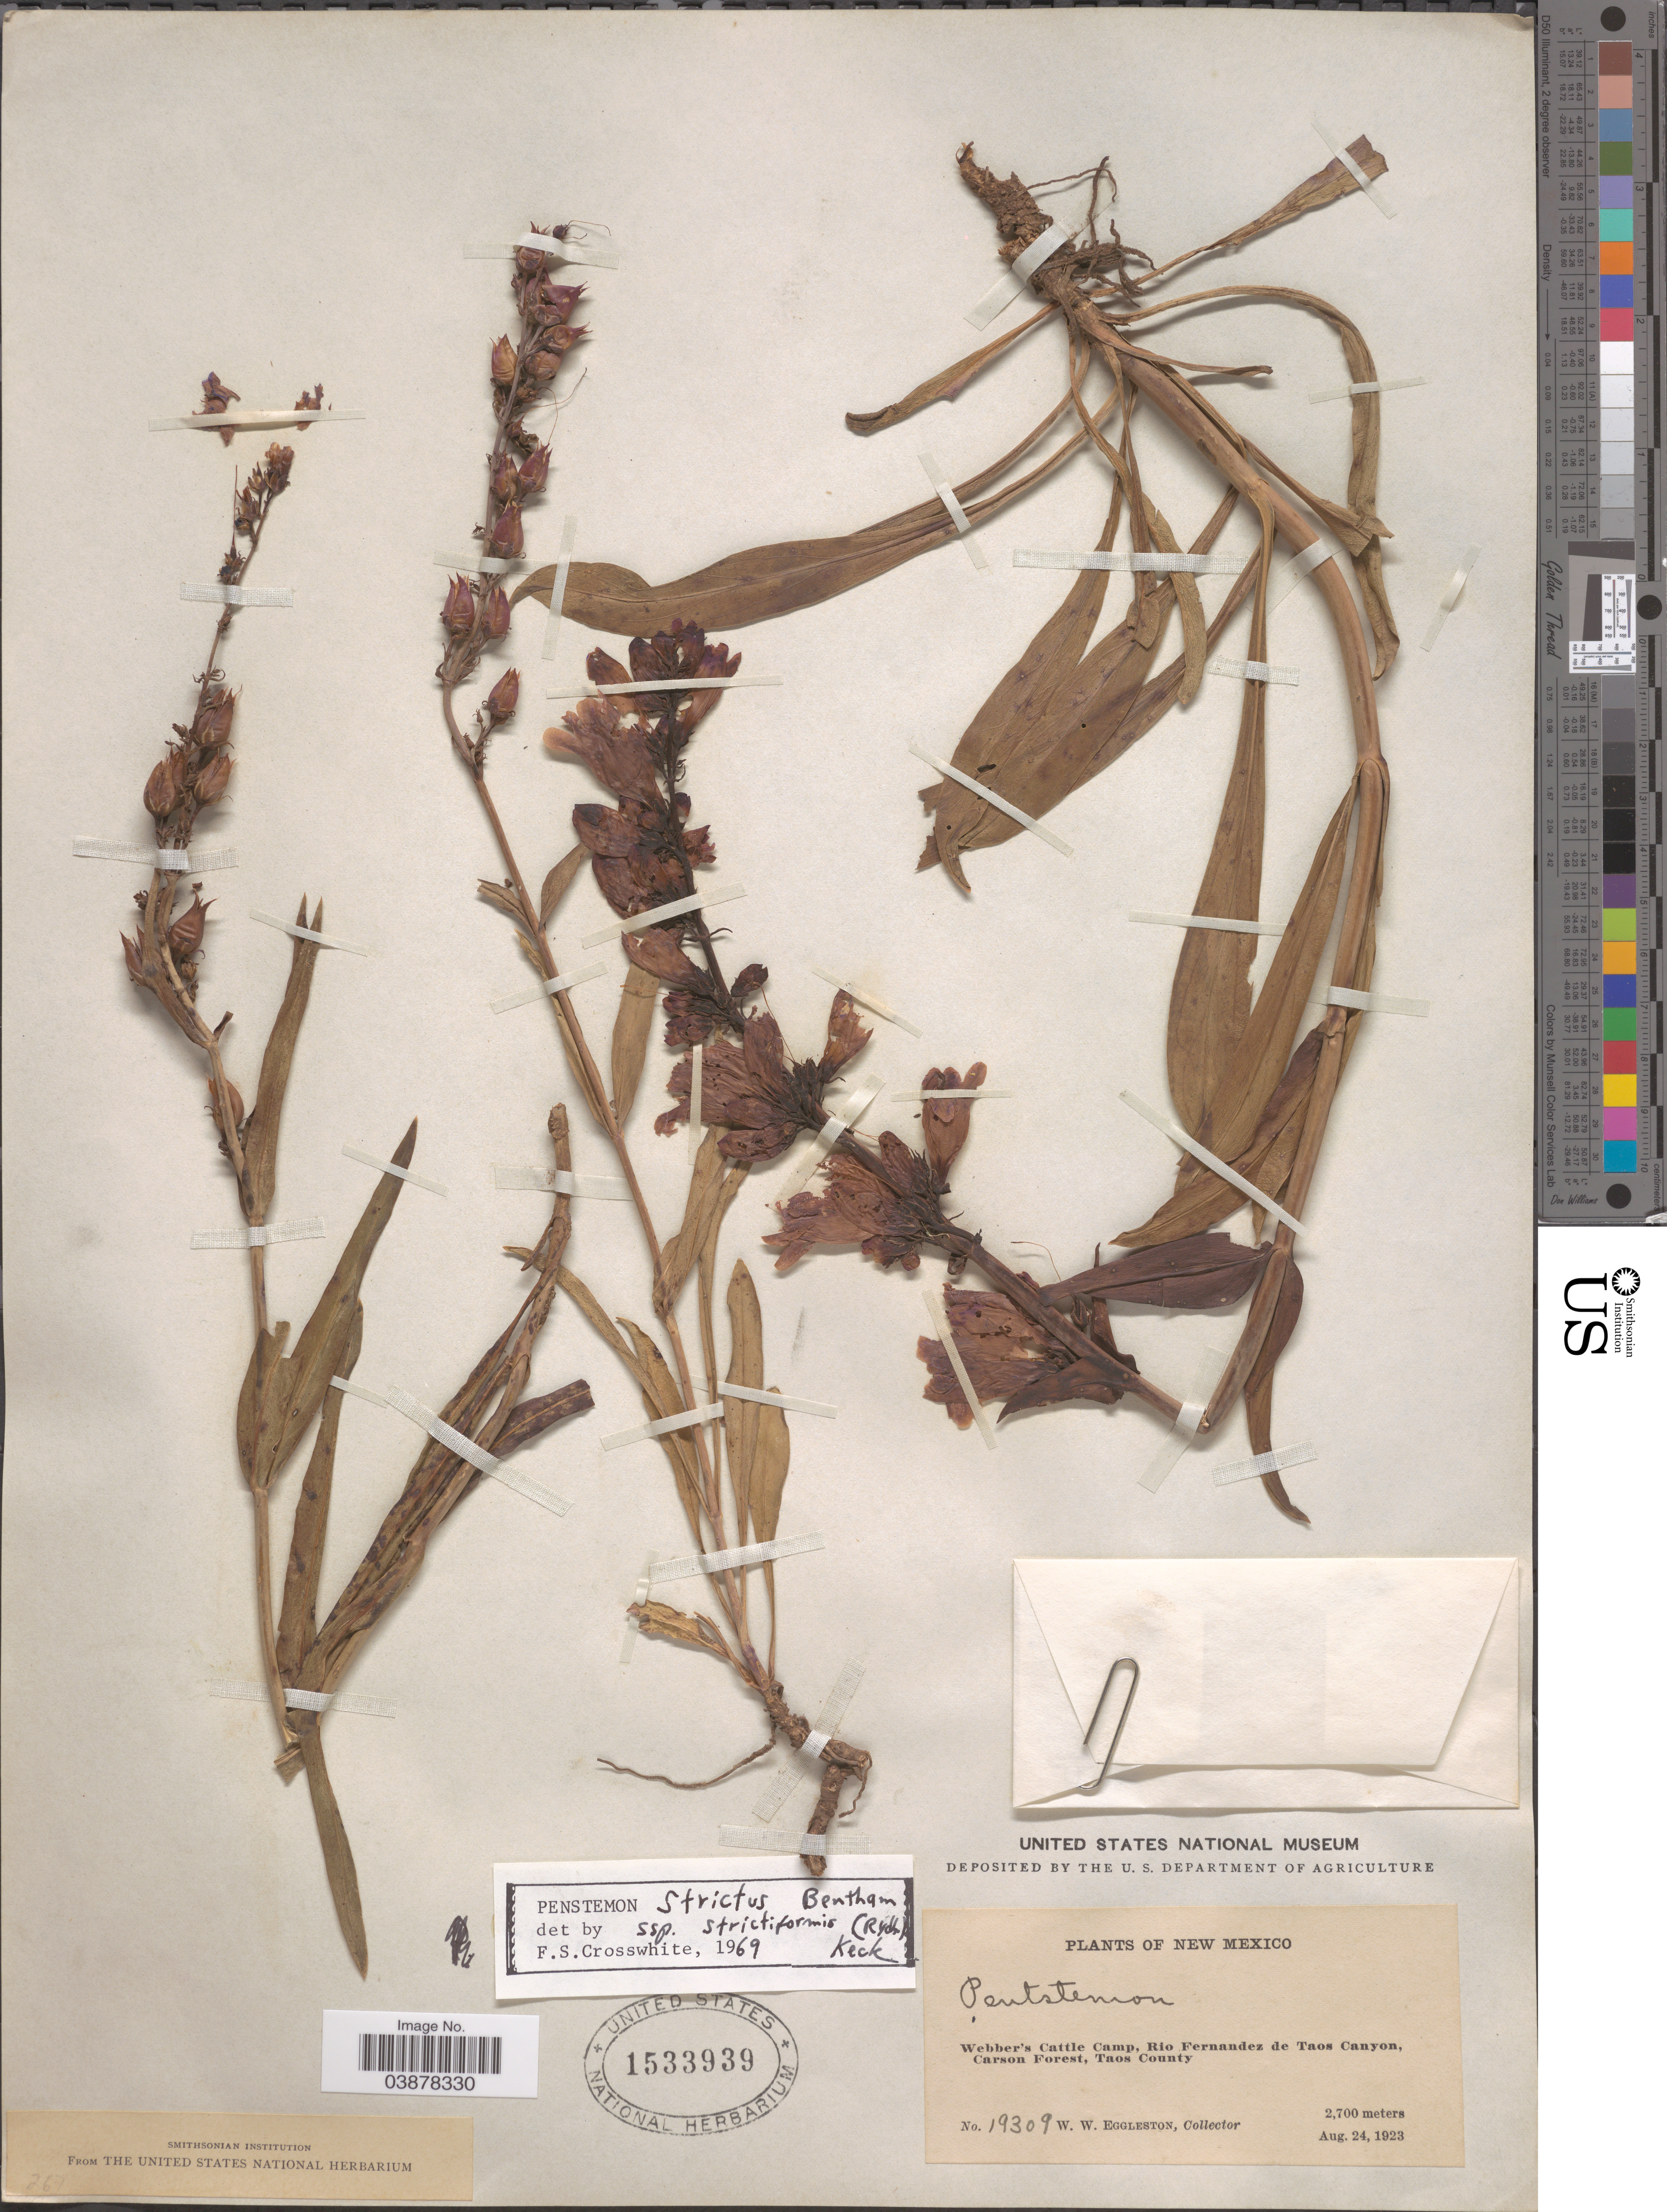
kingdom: Plantae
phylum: Tracheophyta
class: Magnoliopsida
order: Lamiales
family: Plantaginaceae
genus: Penstemon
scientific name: Penstemon strictus subsp. strictiformis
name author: (Rydb.) D.D. Keck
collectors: W. W. Eggleston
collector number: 19309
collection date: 1923-08-24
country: United States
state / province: New Mexico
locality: Webber's Cattle Camp, Rio Fernandez de Taos Canyon, Carson Forest, Taos County.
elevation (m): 2700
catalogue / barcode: US 1533939